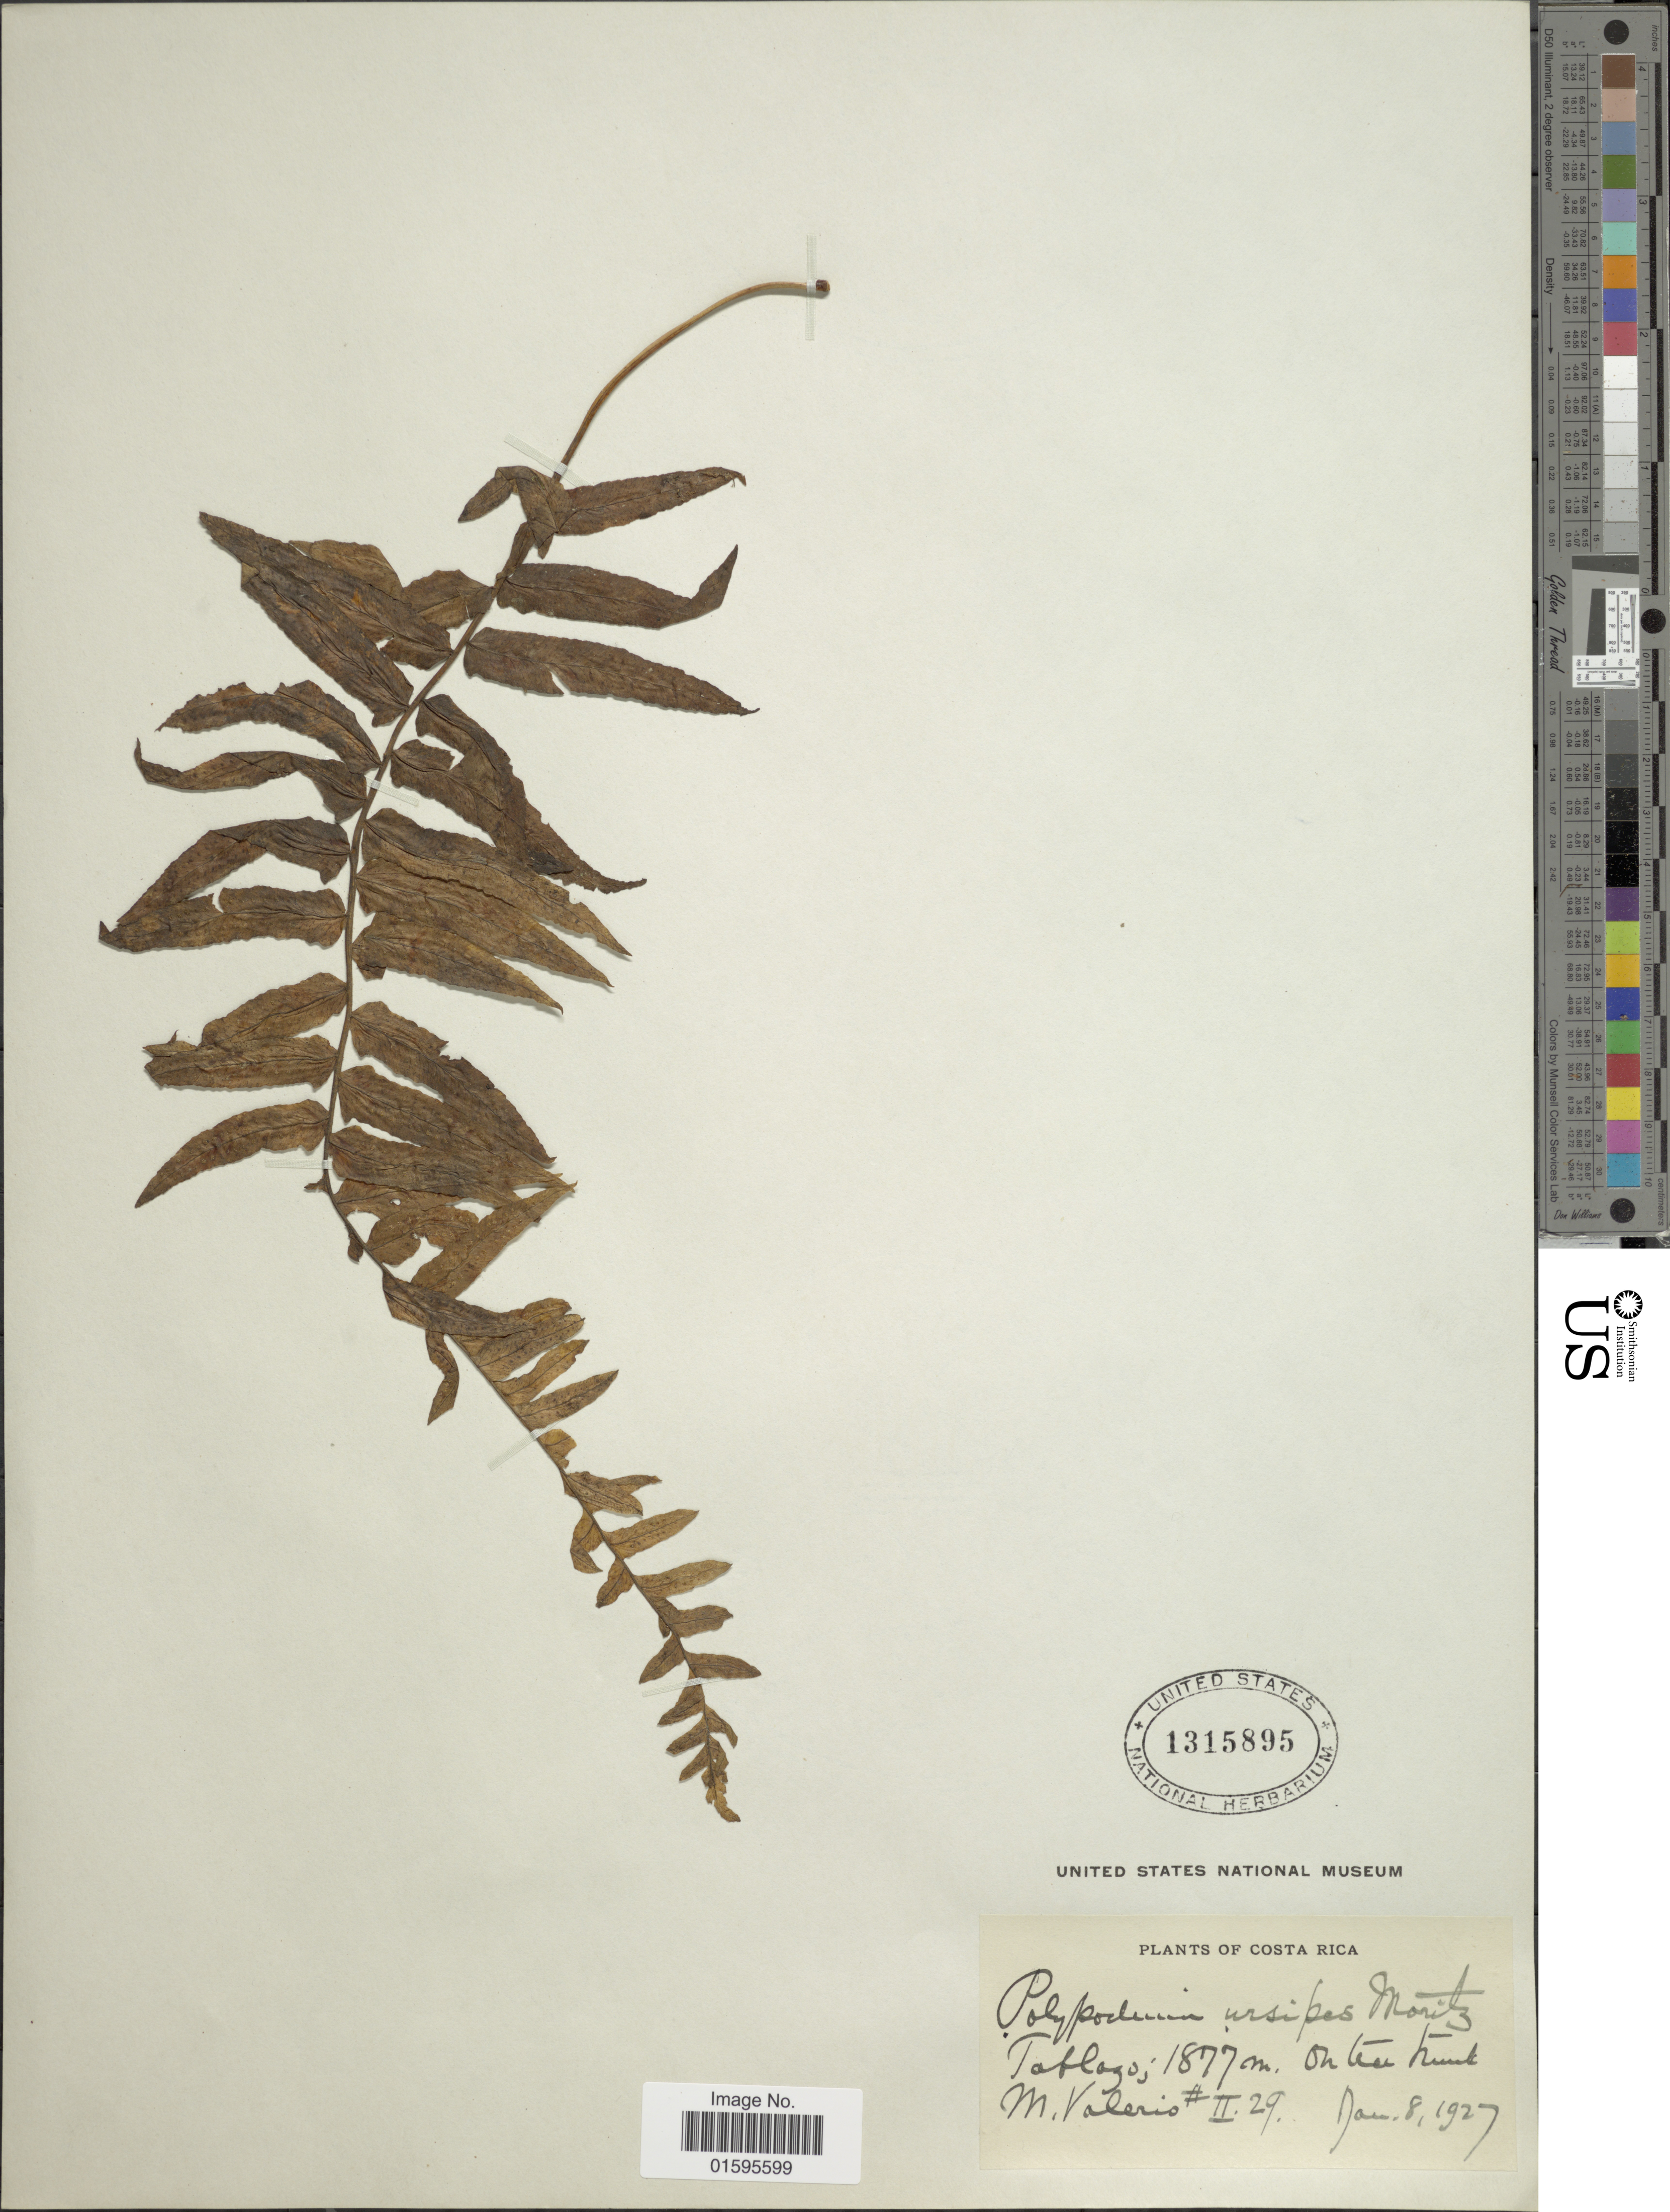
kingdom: Plantae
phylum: Tracheophyta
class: Polypodiopsida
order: Polypodiales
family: Polypodiaceae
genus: Polypodium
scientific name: Polypodium ursipes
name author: Moritz ex C. Chr.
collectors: M. Valerio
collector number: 11/29*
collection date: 1927-01-08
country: Costa Rica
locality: Tablazo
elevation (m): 1877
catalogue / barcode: US 1315895